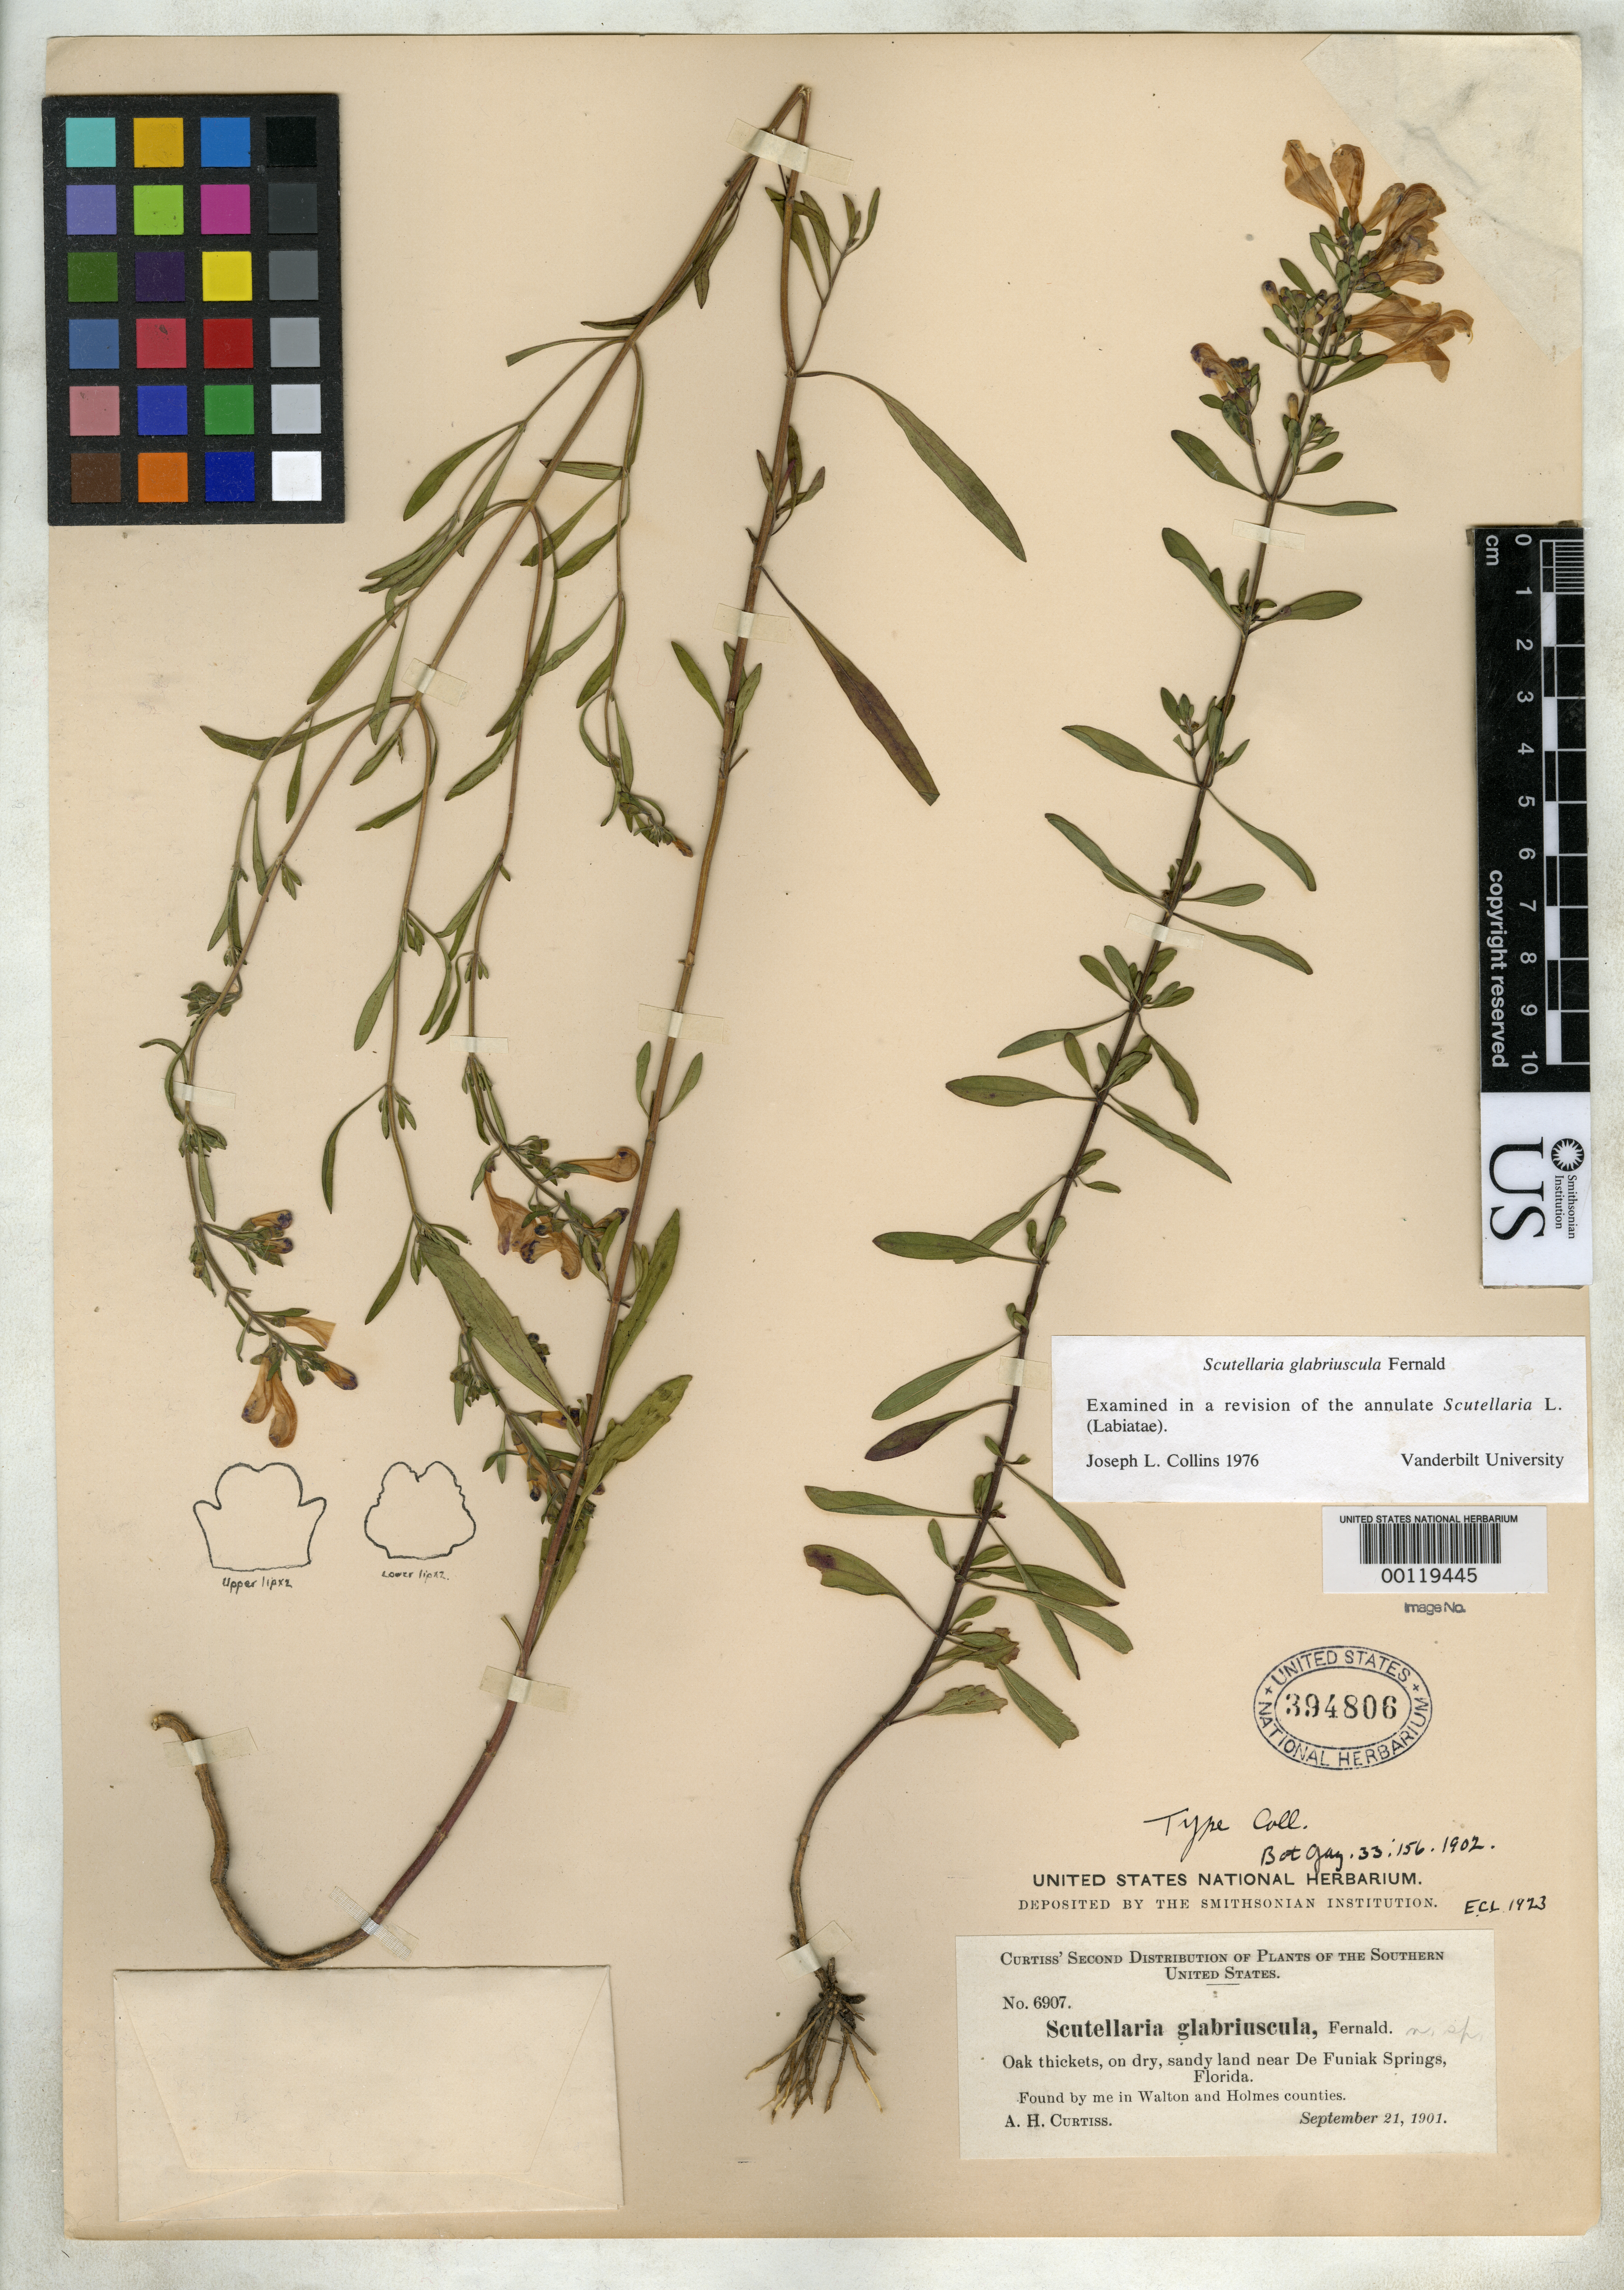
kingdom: Plantae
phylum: Tracheophyta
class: Magnoliopsida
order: Lamiales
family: Lamiaceae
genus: Scutellaria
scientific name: Scutellaria glabriuscula subsp. laxa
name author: Epling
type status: Isolectotype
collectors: A. H. Curtiss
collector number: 6907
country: United States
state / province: Florida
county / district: Holmes / Walton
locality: Near de Duniak Springs.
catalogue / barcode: US 394806